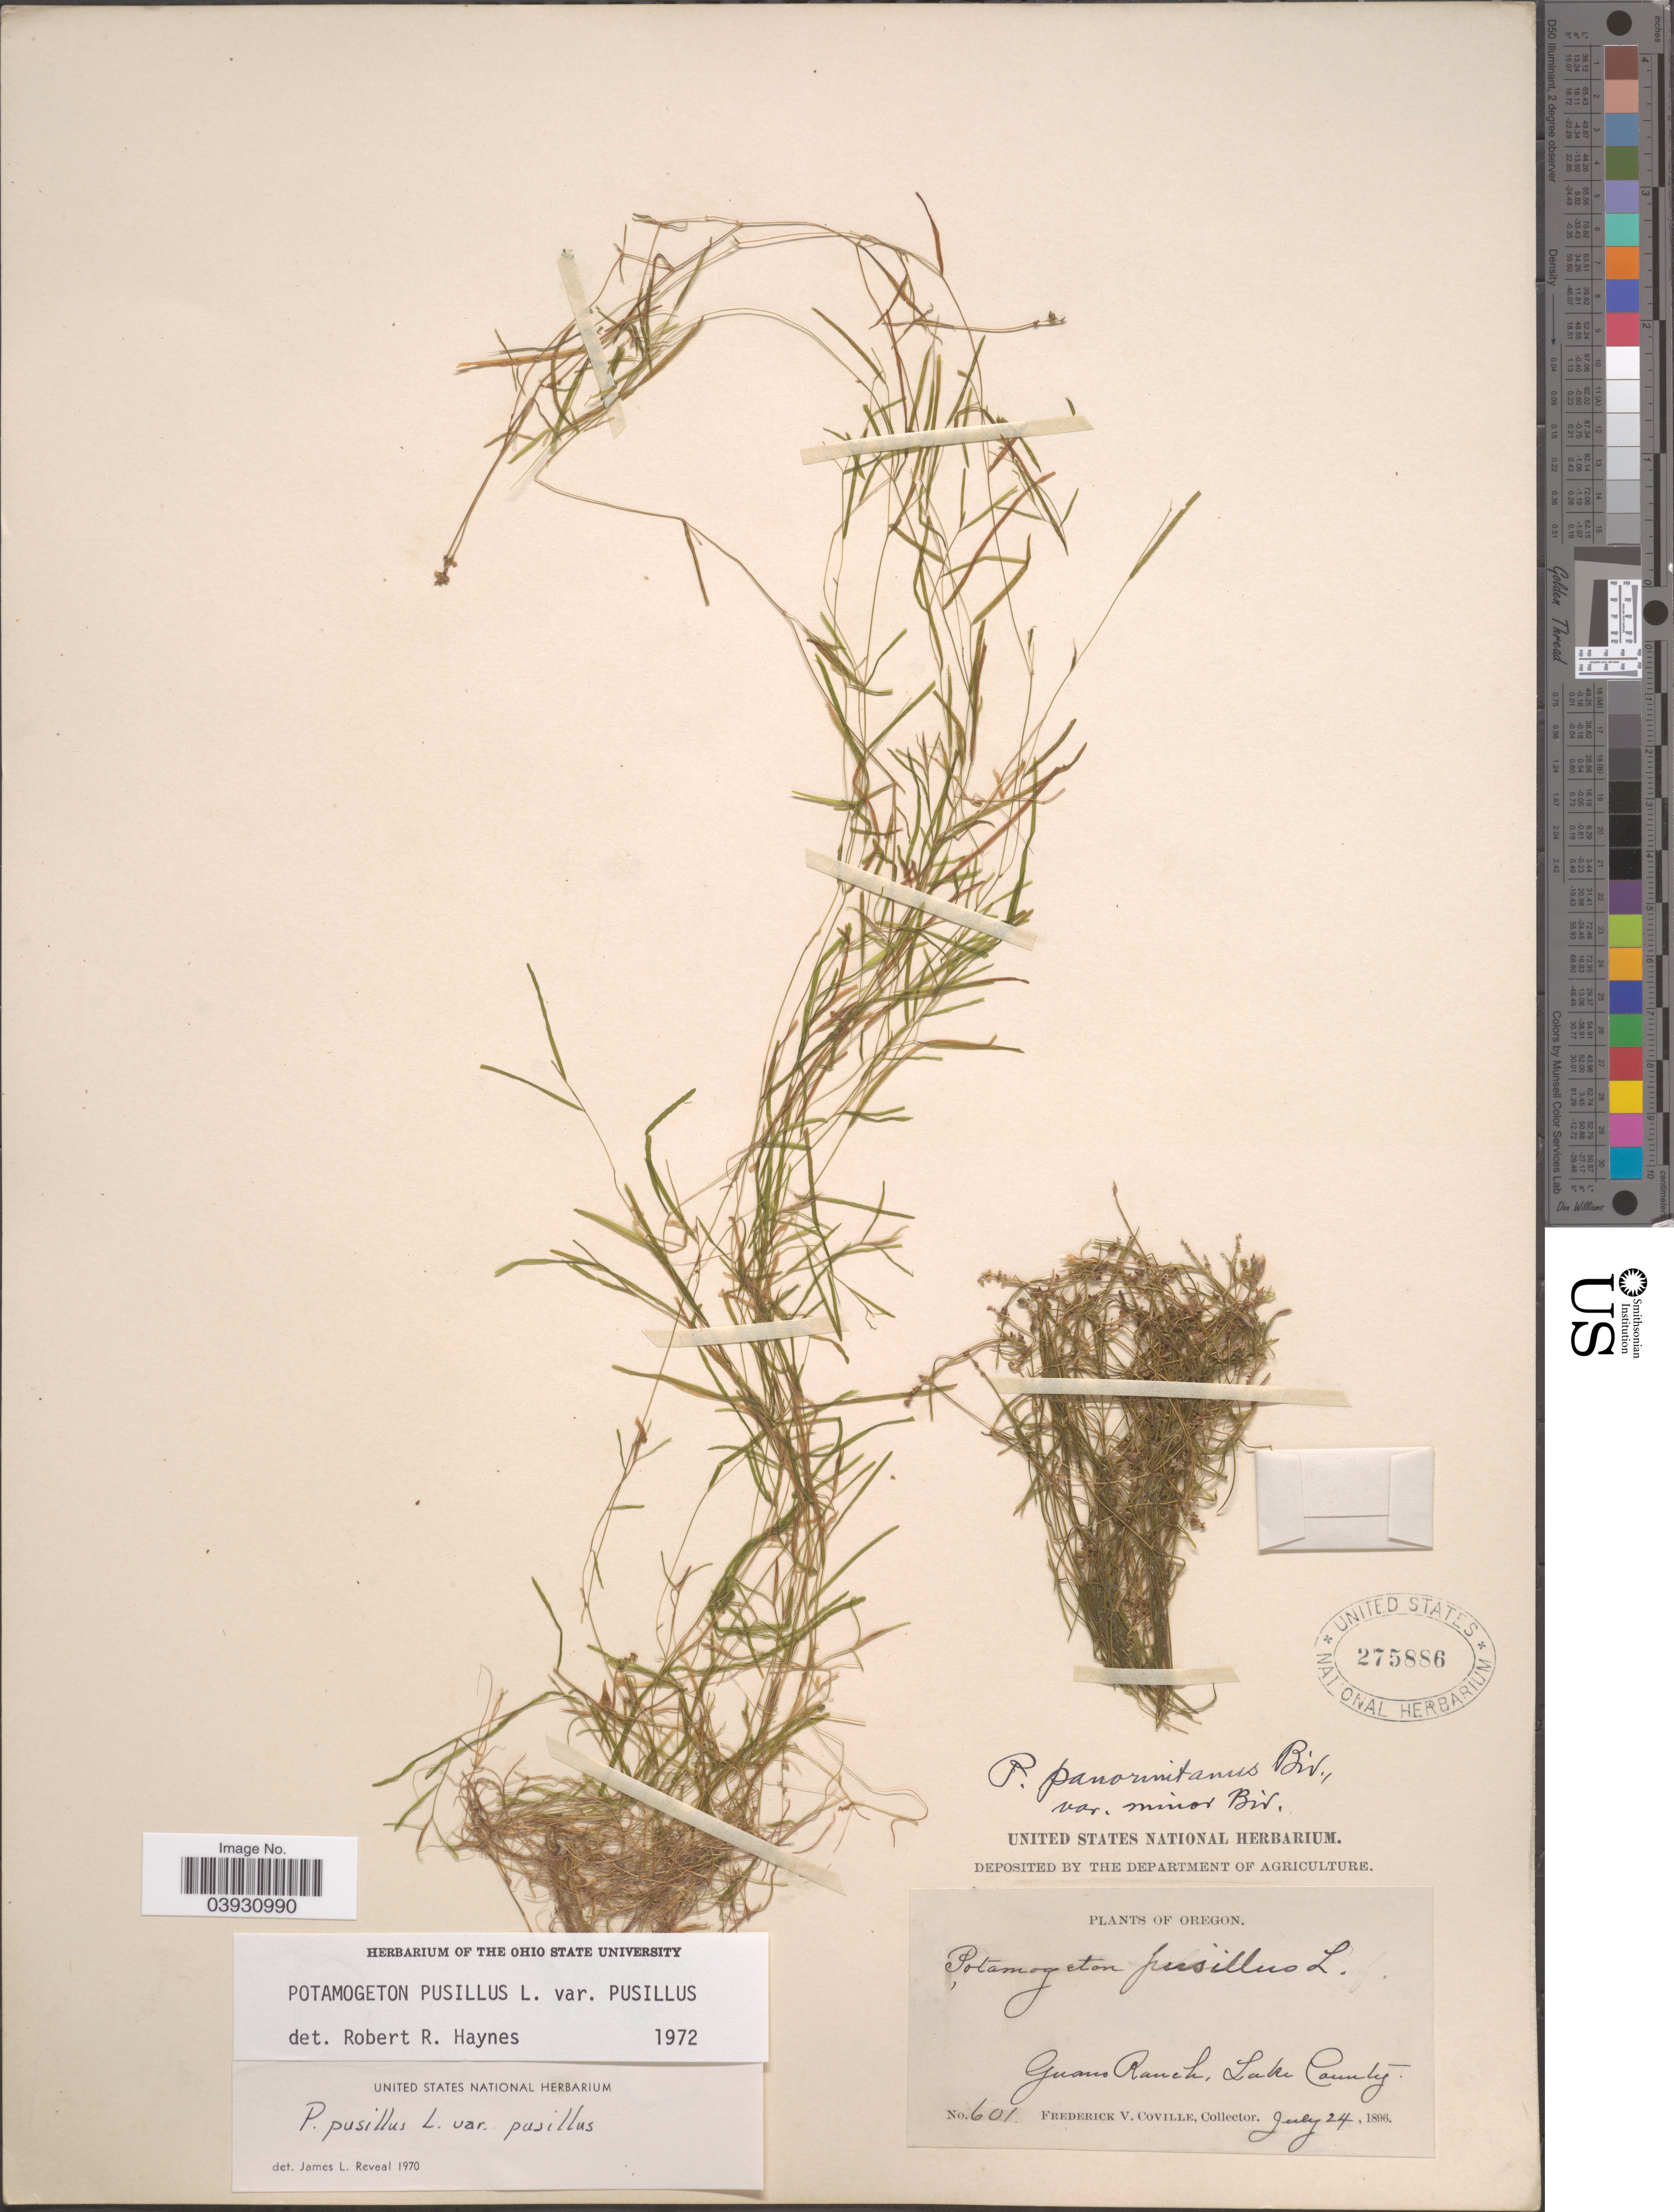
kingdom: Plantae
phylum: Tracheophyta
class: Liliopsida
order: Alismatales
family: Potamogetonaceae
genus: Potamogeton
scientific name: Potamogeton pusillus var. pusillus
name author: L.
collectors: F. V. Coville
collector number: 601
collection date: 1896-07-24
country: United States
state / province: Oregon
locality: Guano Ranch, Lake County.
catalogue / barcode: US 275886